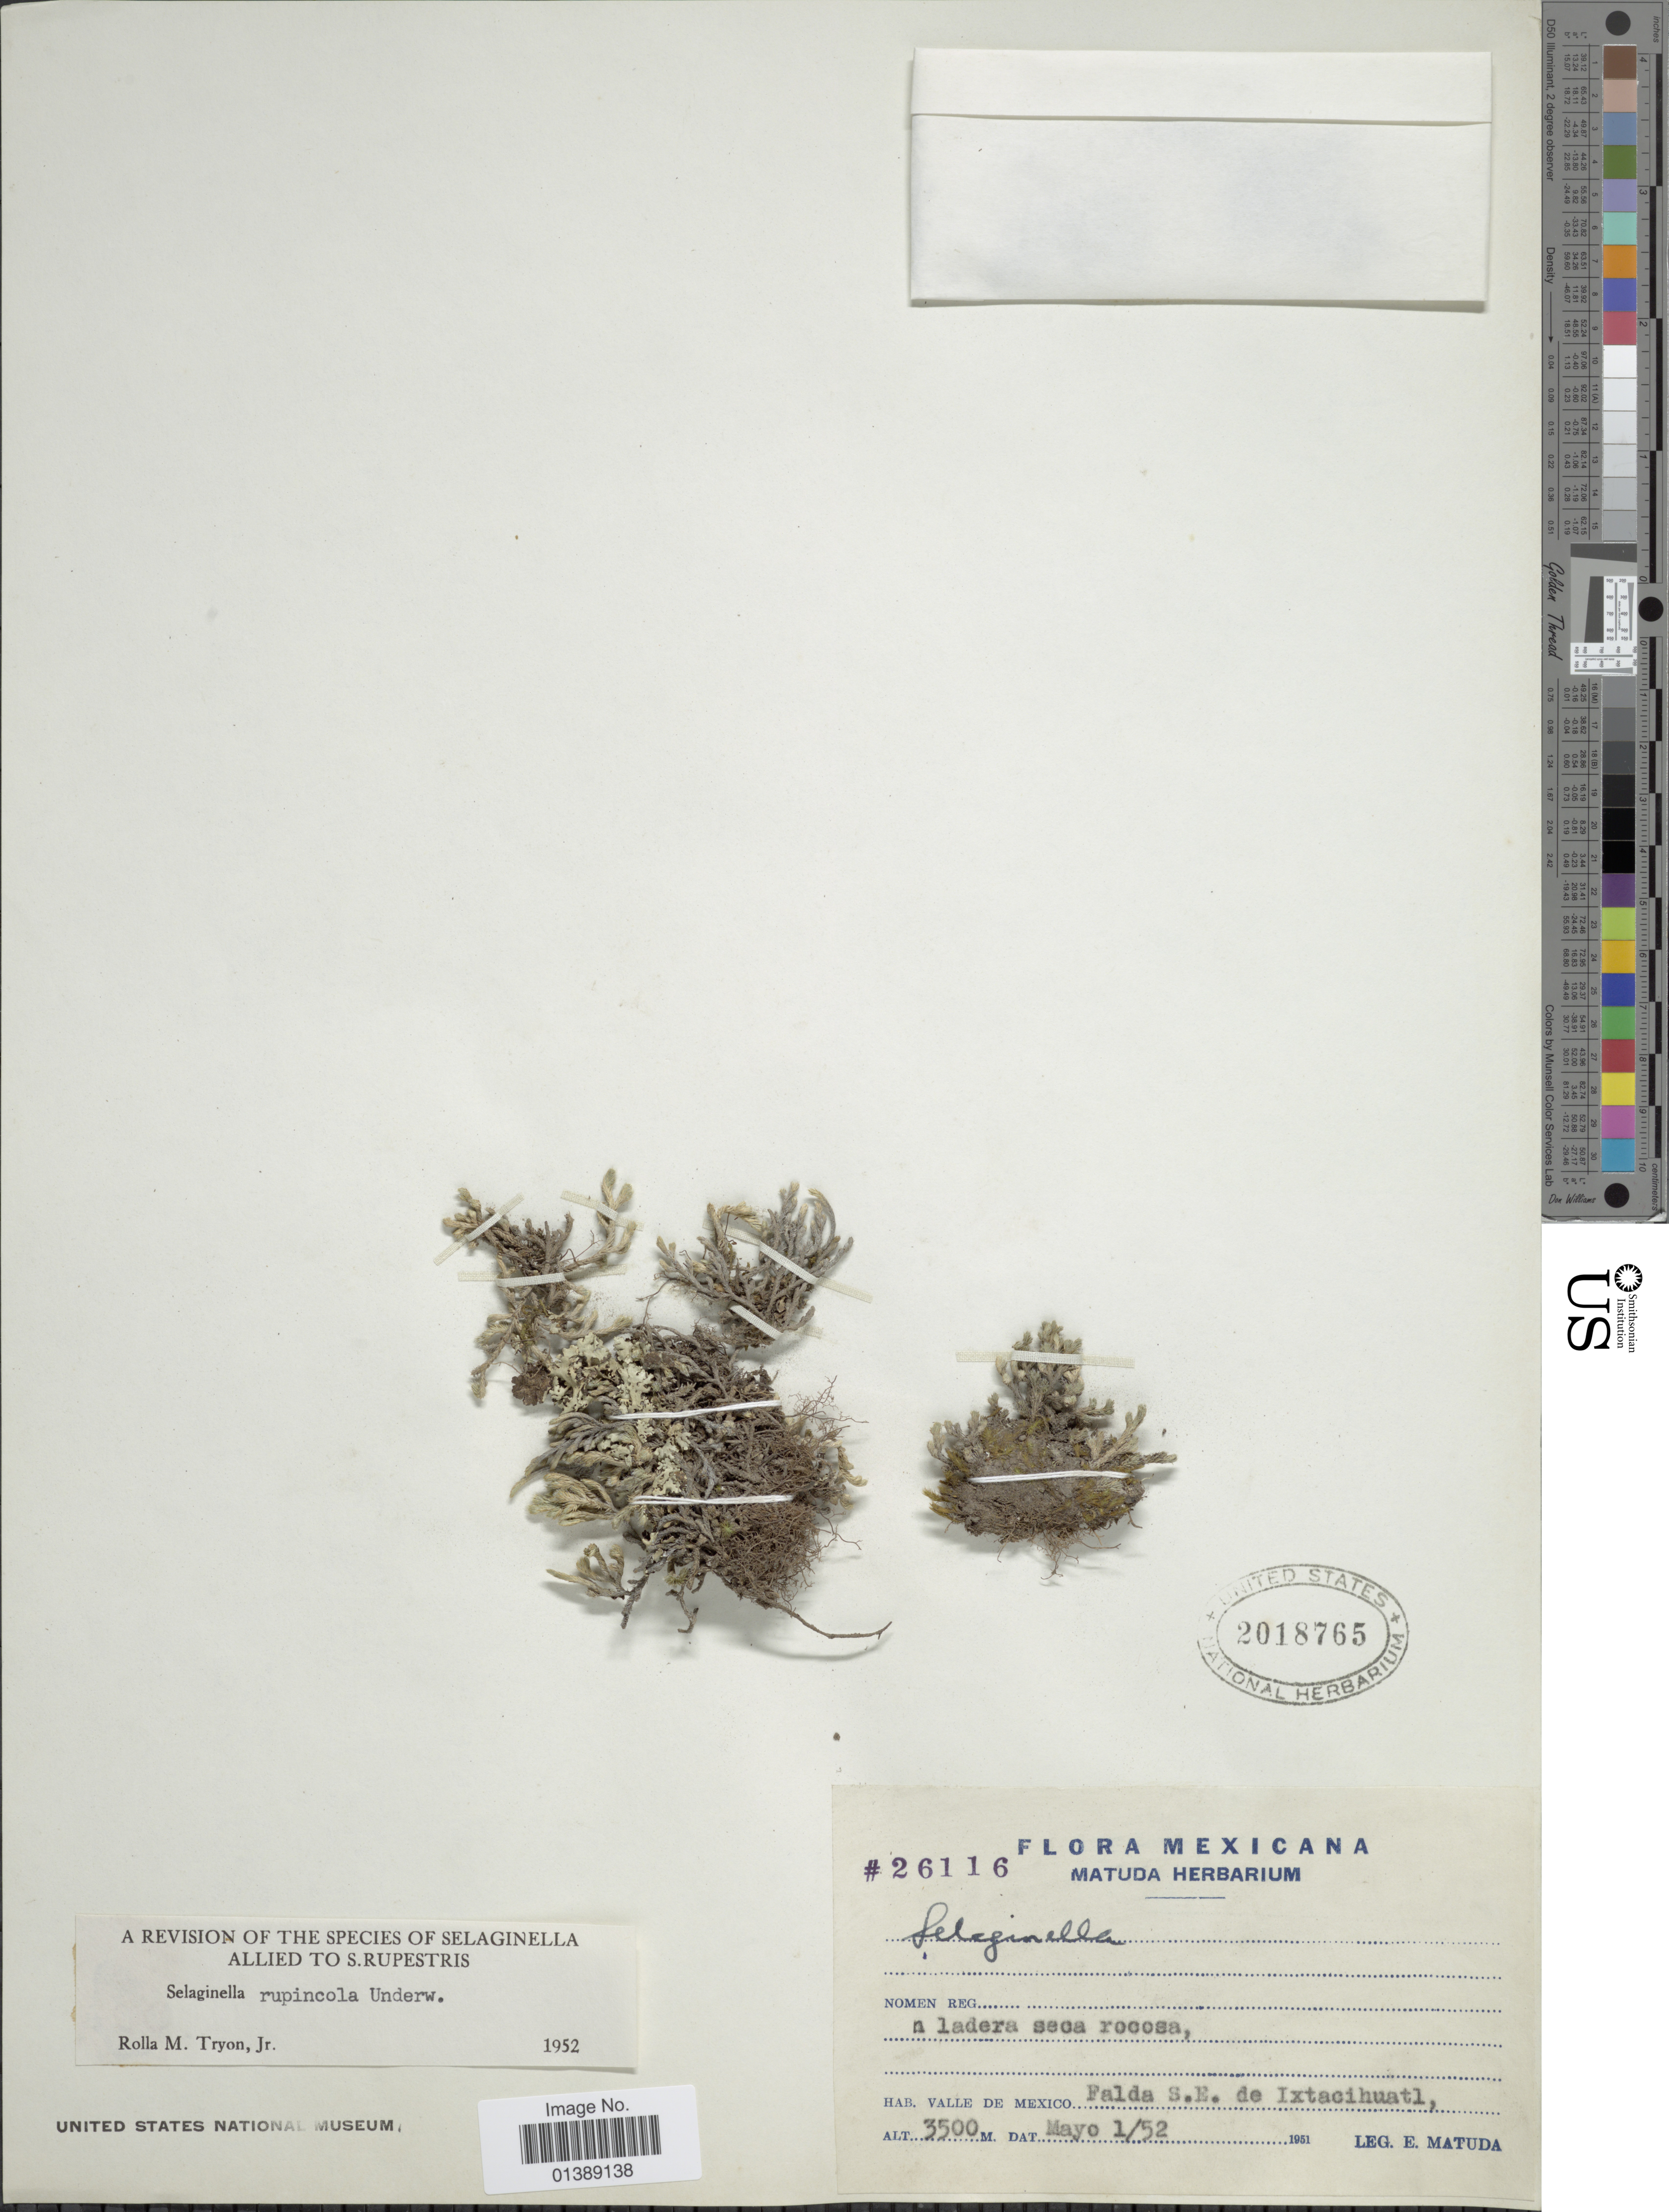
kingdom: Plantae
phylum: Tracheophyta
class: Lycopodiopsida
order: Selaginellales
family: Selaginellaceae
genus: Selaginella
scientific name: Selaginella rupincola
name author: Underw.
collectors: E. Matuda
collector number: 26116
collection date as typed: Transcribed d/m/y: 1/5/52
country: Mexico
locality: Falda S.E. de Ixtacihuatl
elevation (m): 3500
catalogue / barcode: US 2018765